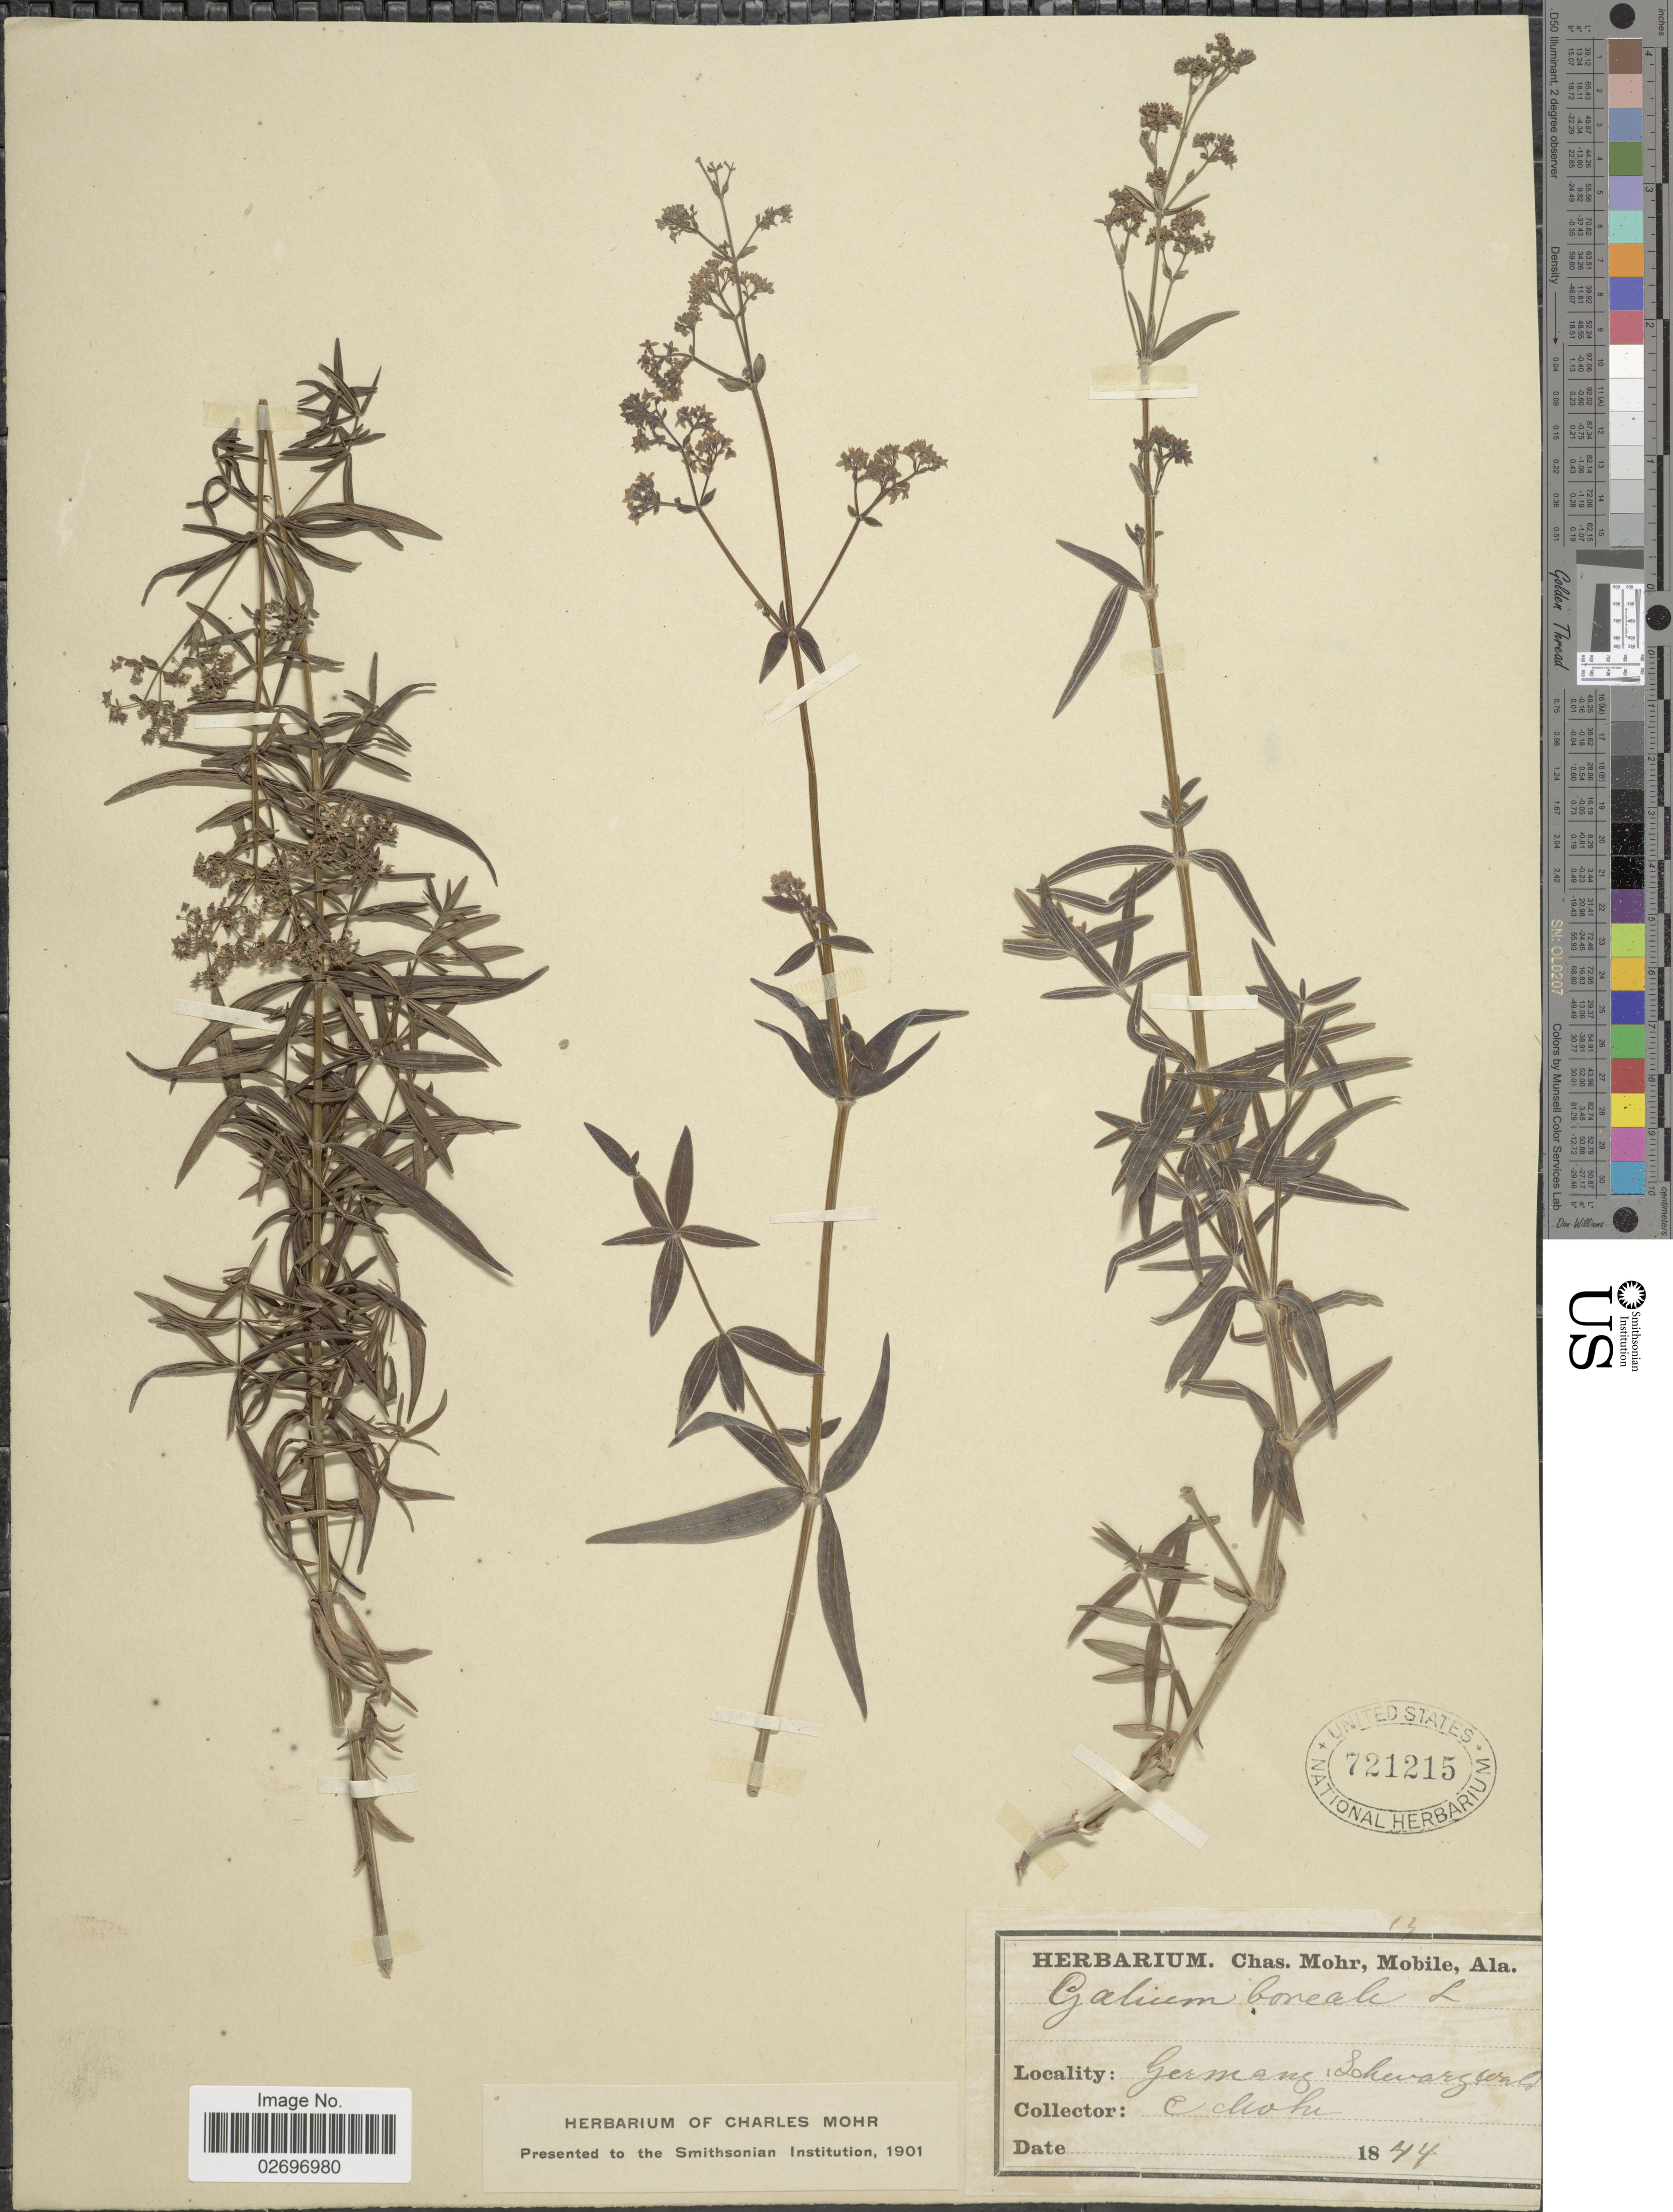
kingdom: Plantae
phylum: Tracheophyta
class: Magnoliopsida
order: Gentianales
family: Rubiaceae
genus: Galium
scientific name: Galium boreale L.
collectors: C. T. Mohr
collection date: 1844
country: Germany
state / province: Thuringia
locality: Schwarzwald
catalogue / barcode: US 721215